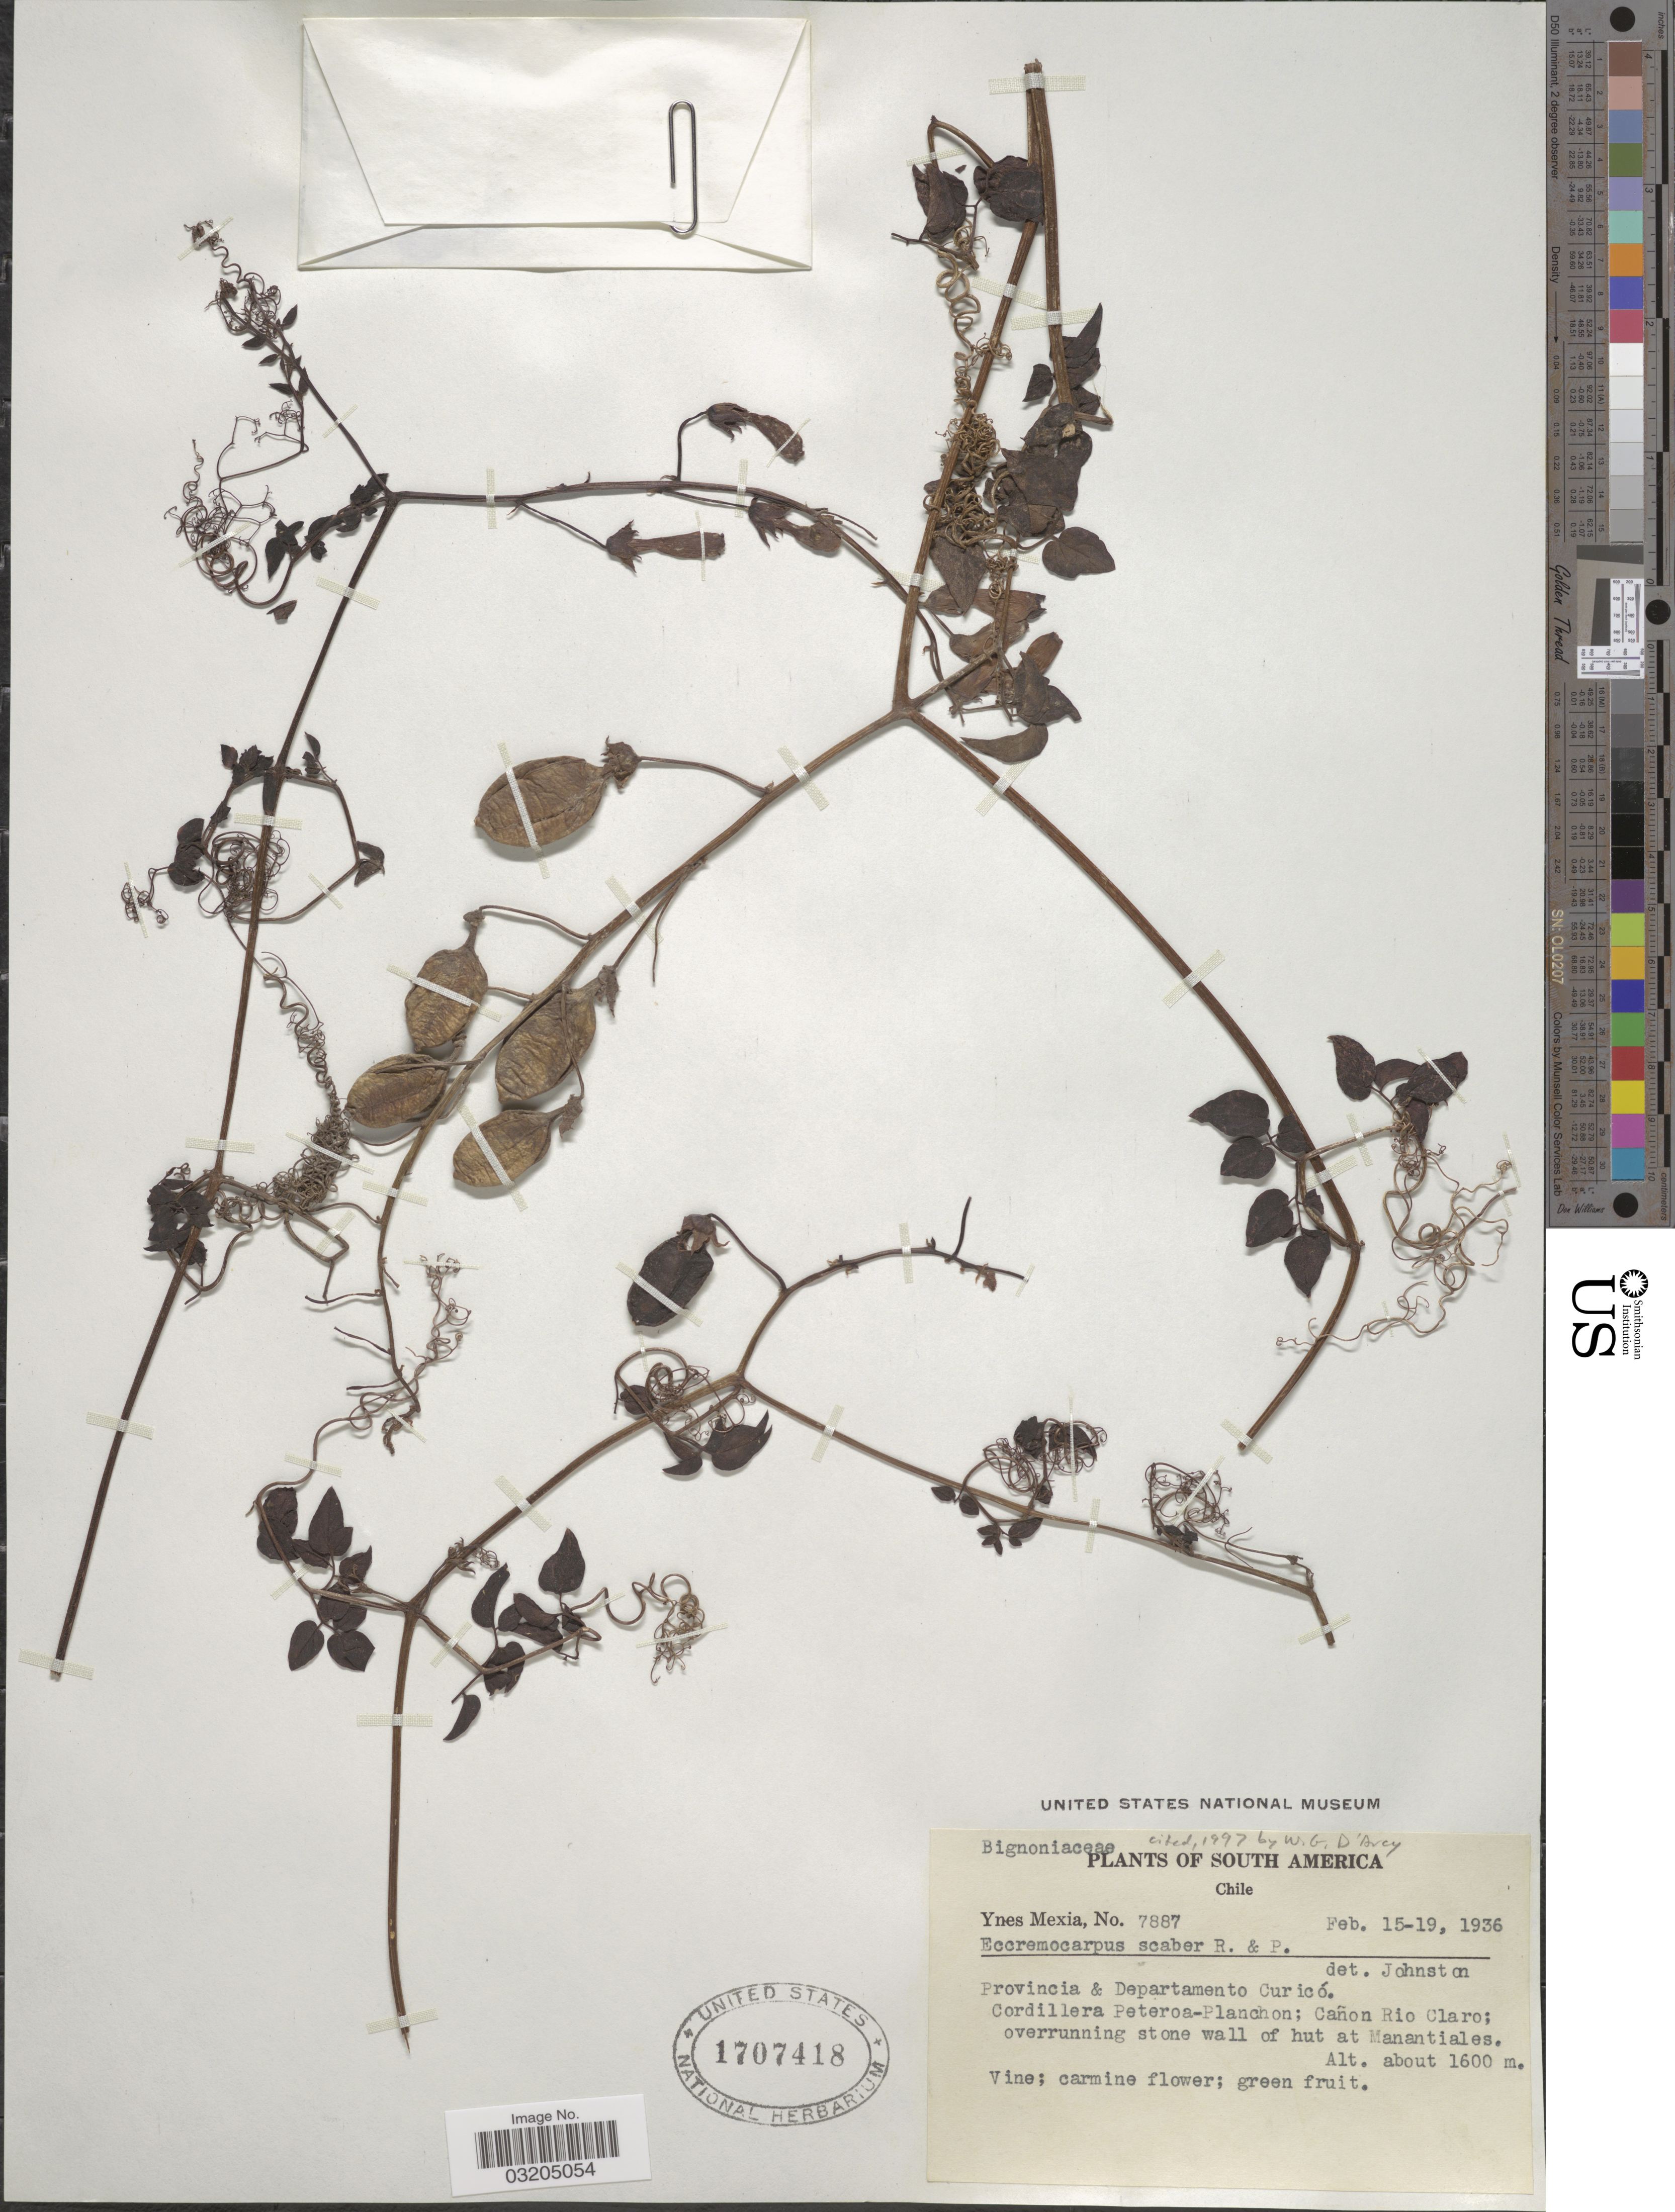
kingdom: Plantae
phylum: Tracheophyta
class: Magnoliopsida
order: Lamiales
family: Bignoniaceae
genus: Eccremocarpus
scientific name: Eccremocarpus scaber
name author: Ruiz & Pav.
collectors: Y. Mexia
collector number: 7887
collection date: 1936-02-15/1936-02-19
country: Chile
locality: Provincia & Departamento Curicó. Cordillera Peteroa-Planchon; Cañon Rio Claro; overrunning stone wal of hut at Manantiales.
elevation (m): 1600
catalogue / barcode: US 1707418